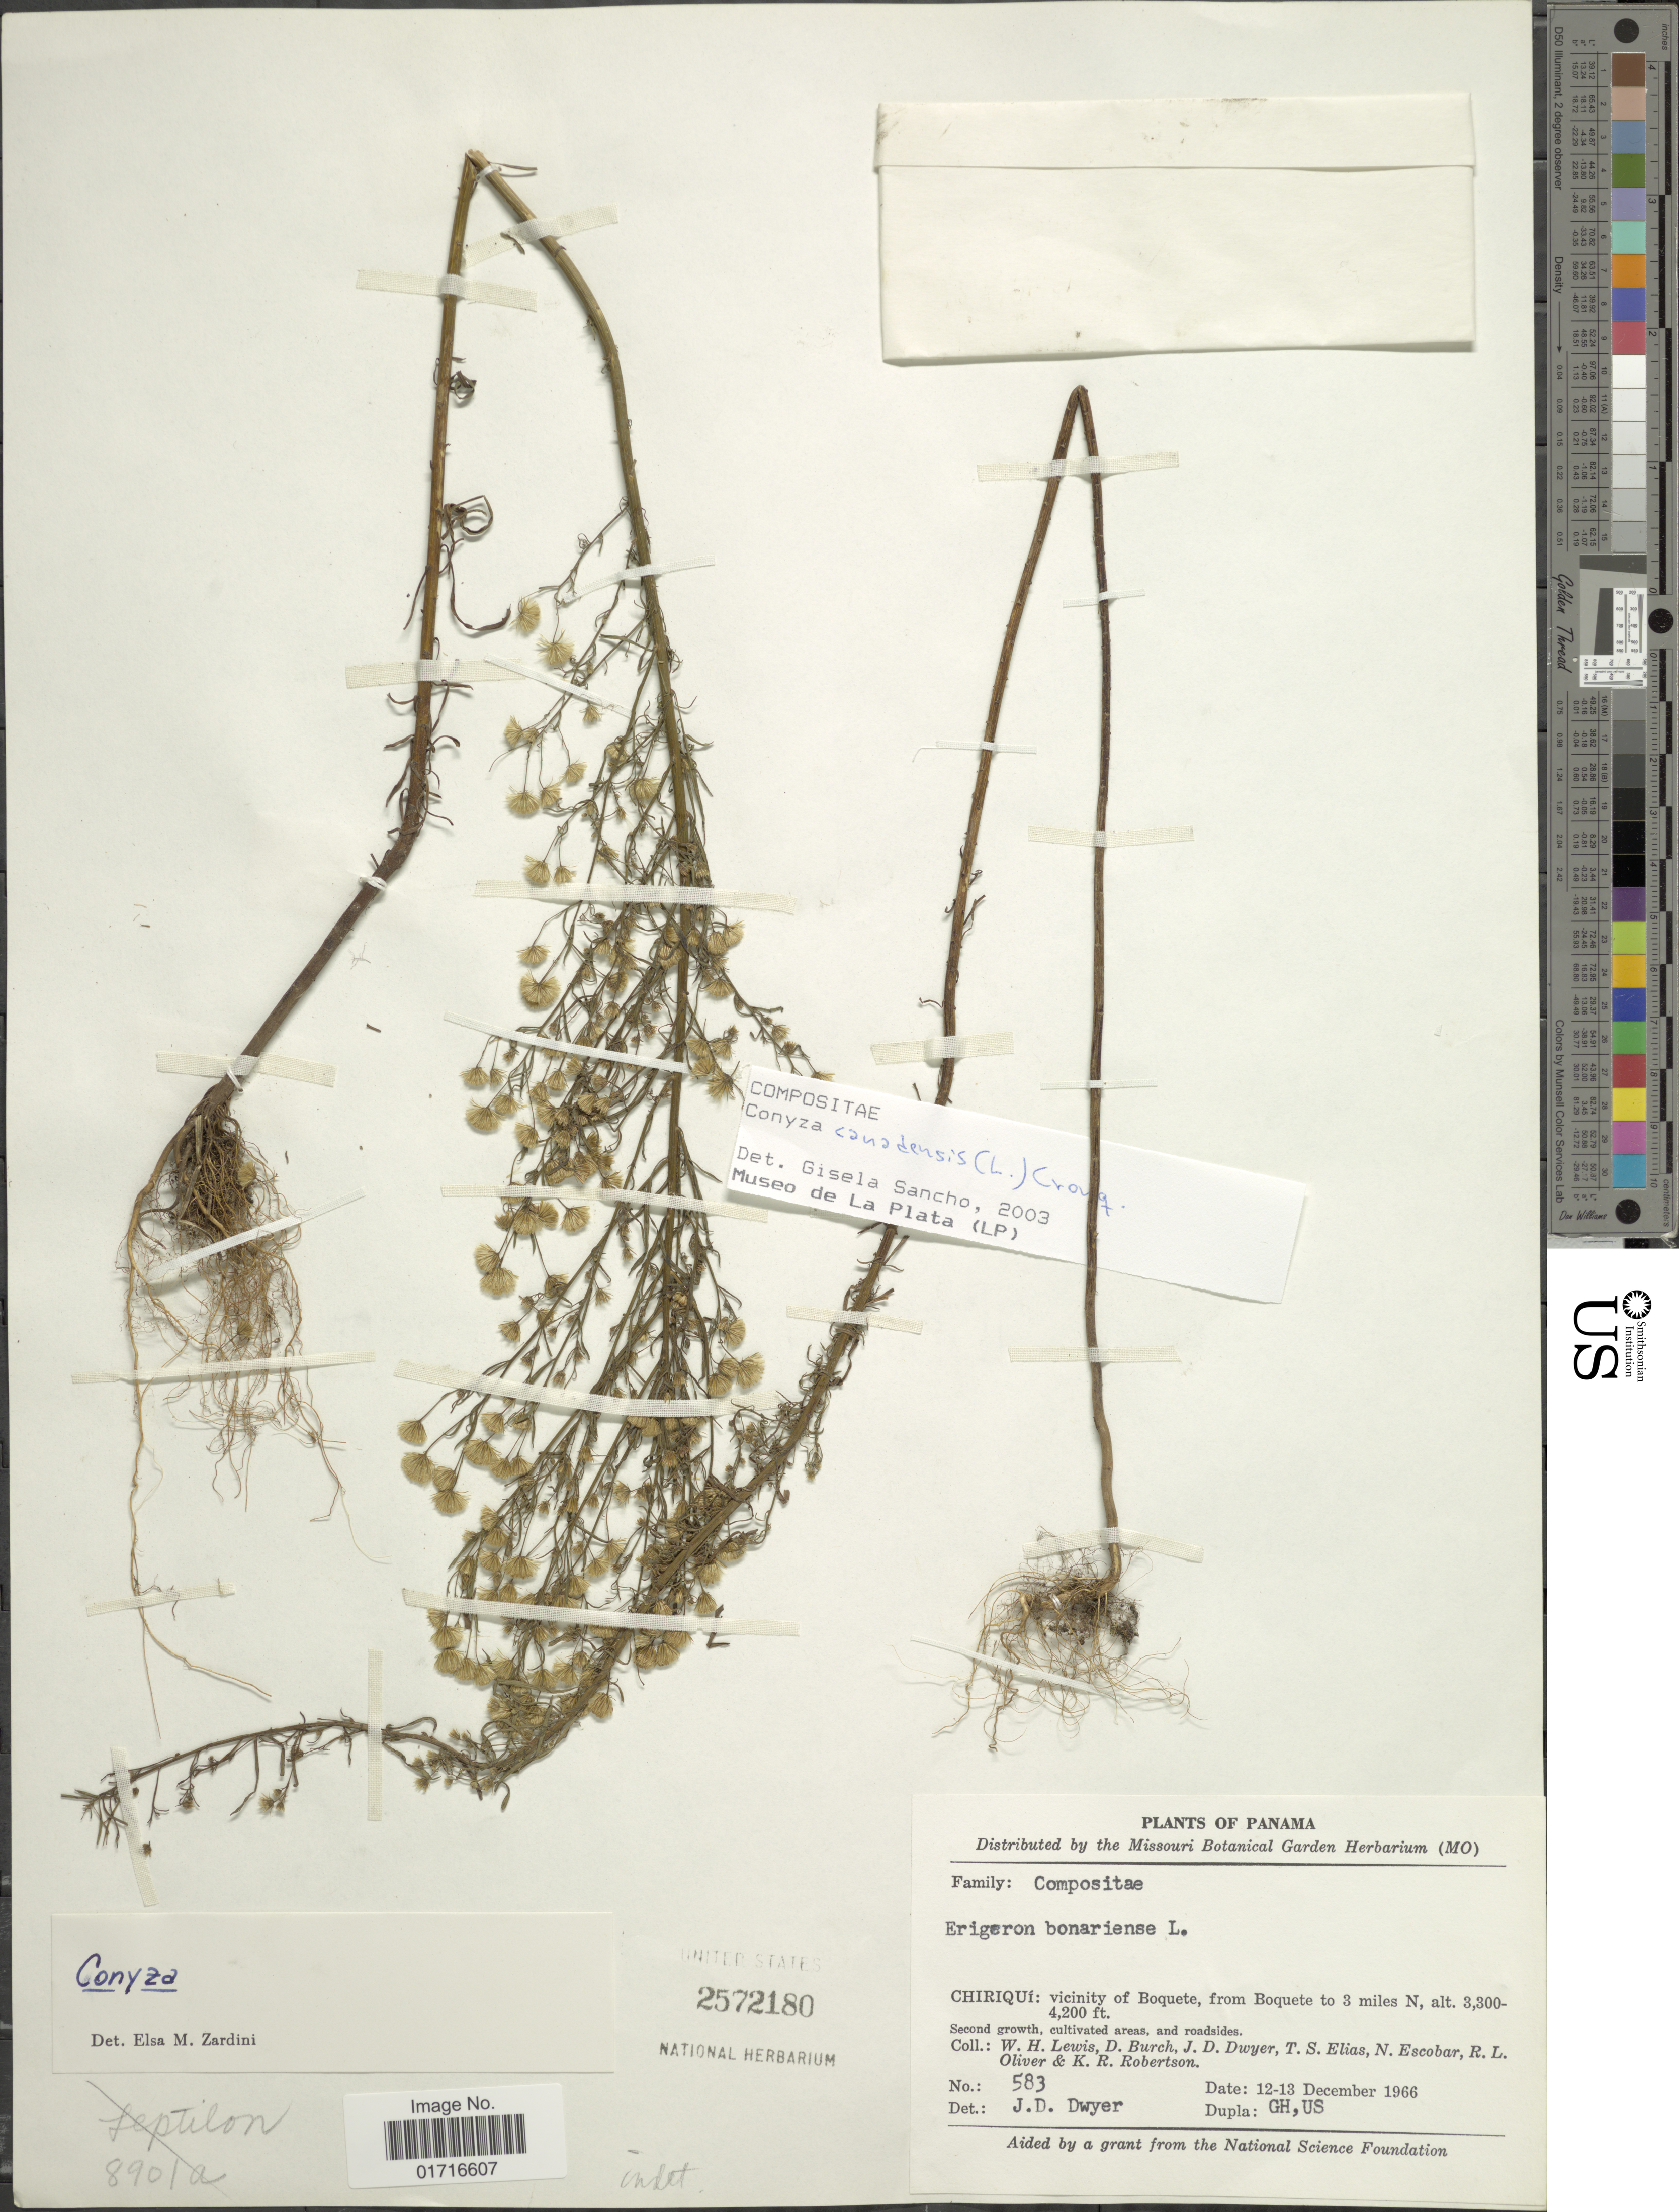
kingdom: Plantae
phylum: Tracheophyta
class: Magnoliopsida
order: Asterales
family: Asteraceae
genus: Conyza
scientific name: Conyza pusilla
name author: Houtt.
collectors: W. H. Lewis, D. Burch, J. D. Dwyer, T. S. Elias & et al.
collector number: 583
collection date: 1966-12-12/1966-12-13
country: Panama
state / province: Panamá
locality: Chiriqui: vicinity of Boquete, from Boquete to 3 miles N.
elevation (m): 1006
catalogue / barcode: US 2572180